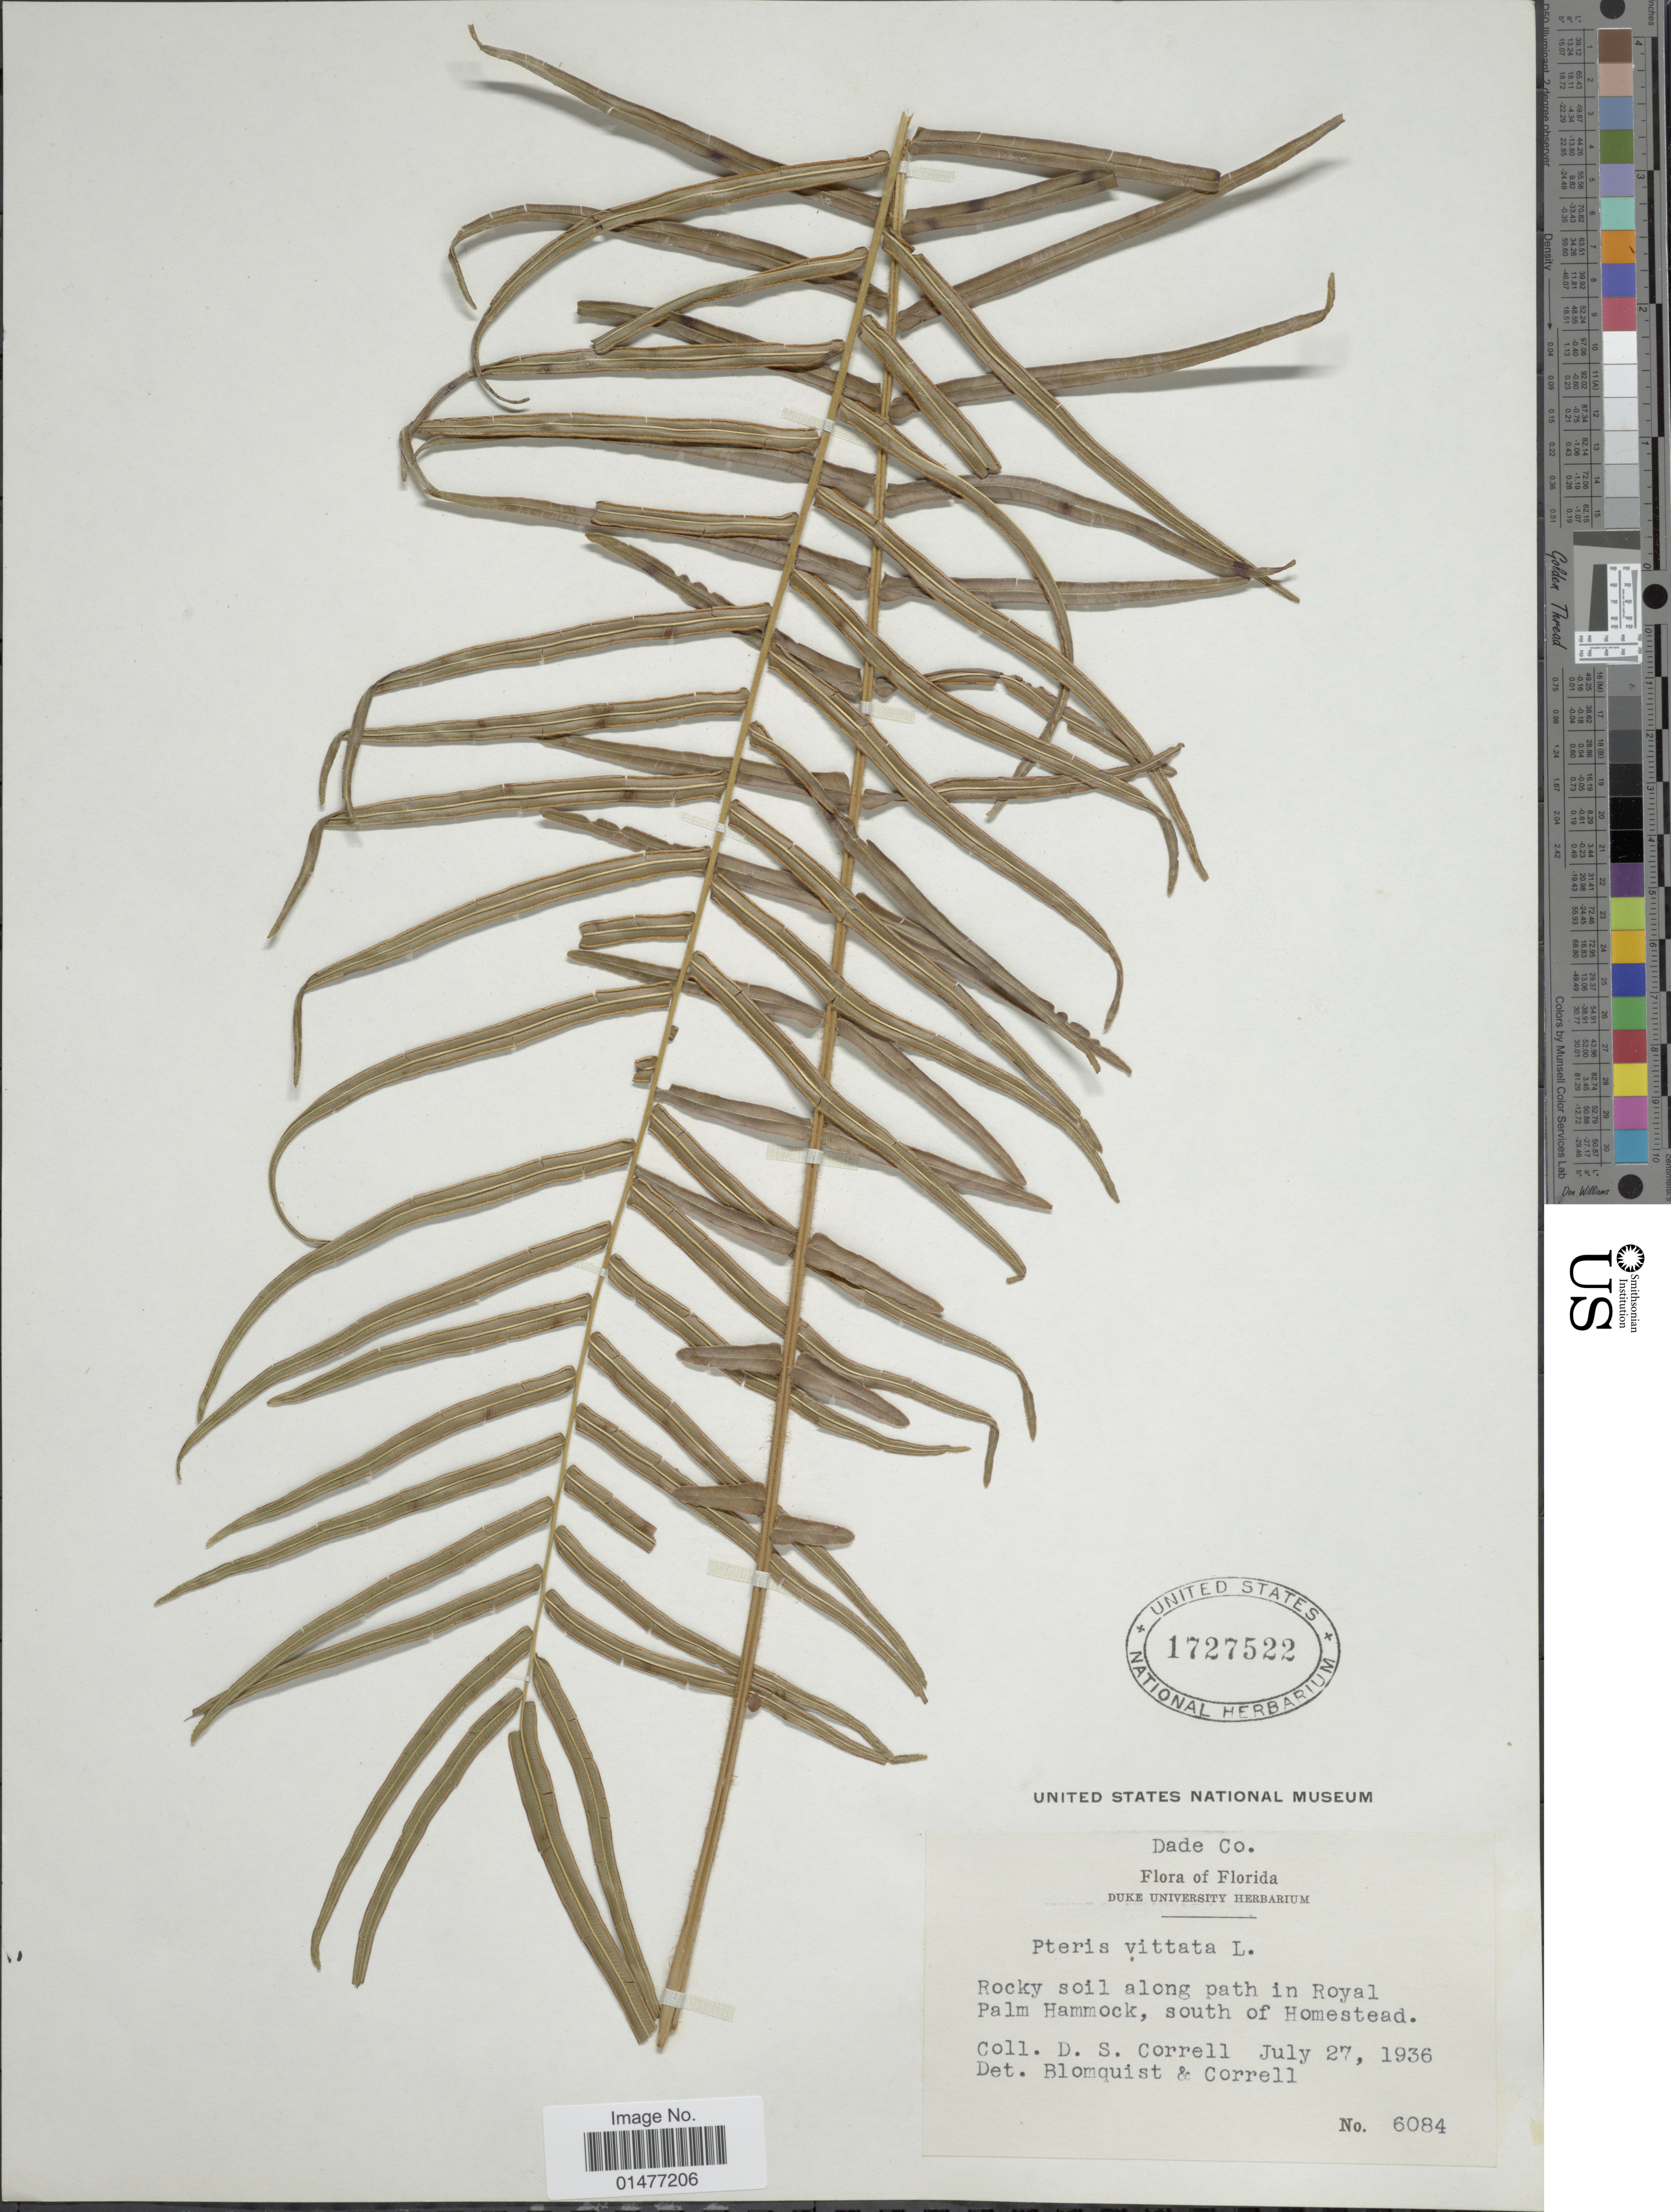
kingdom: Plantae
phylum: Tracheophyta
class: Polypodiopsida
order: Polypodiales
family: Pteridaceae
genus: Pteris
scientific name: Pteris vittata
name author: L.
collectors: D. S. Correll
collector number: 6084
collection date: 1936-07-27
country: United States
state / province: Florida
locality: Flora of Florida, Rocky soil along path in Royal Palm Hammock, south of Homestead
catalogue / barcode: US 1727522